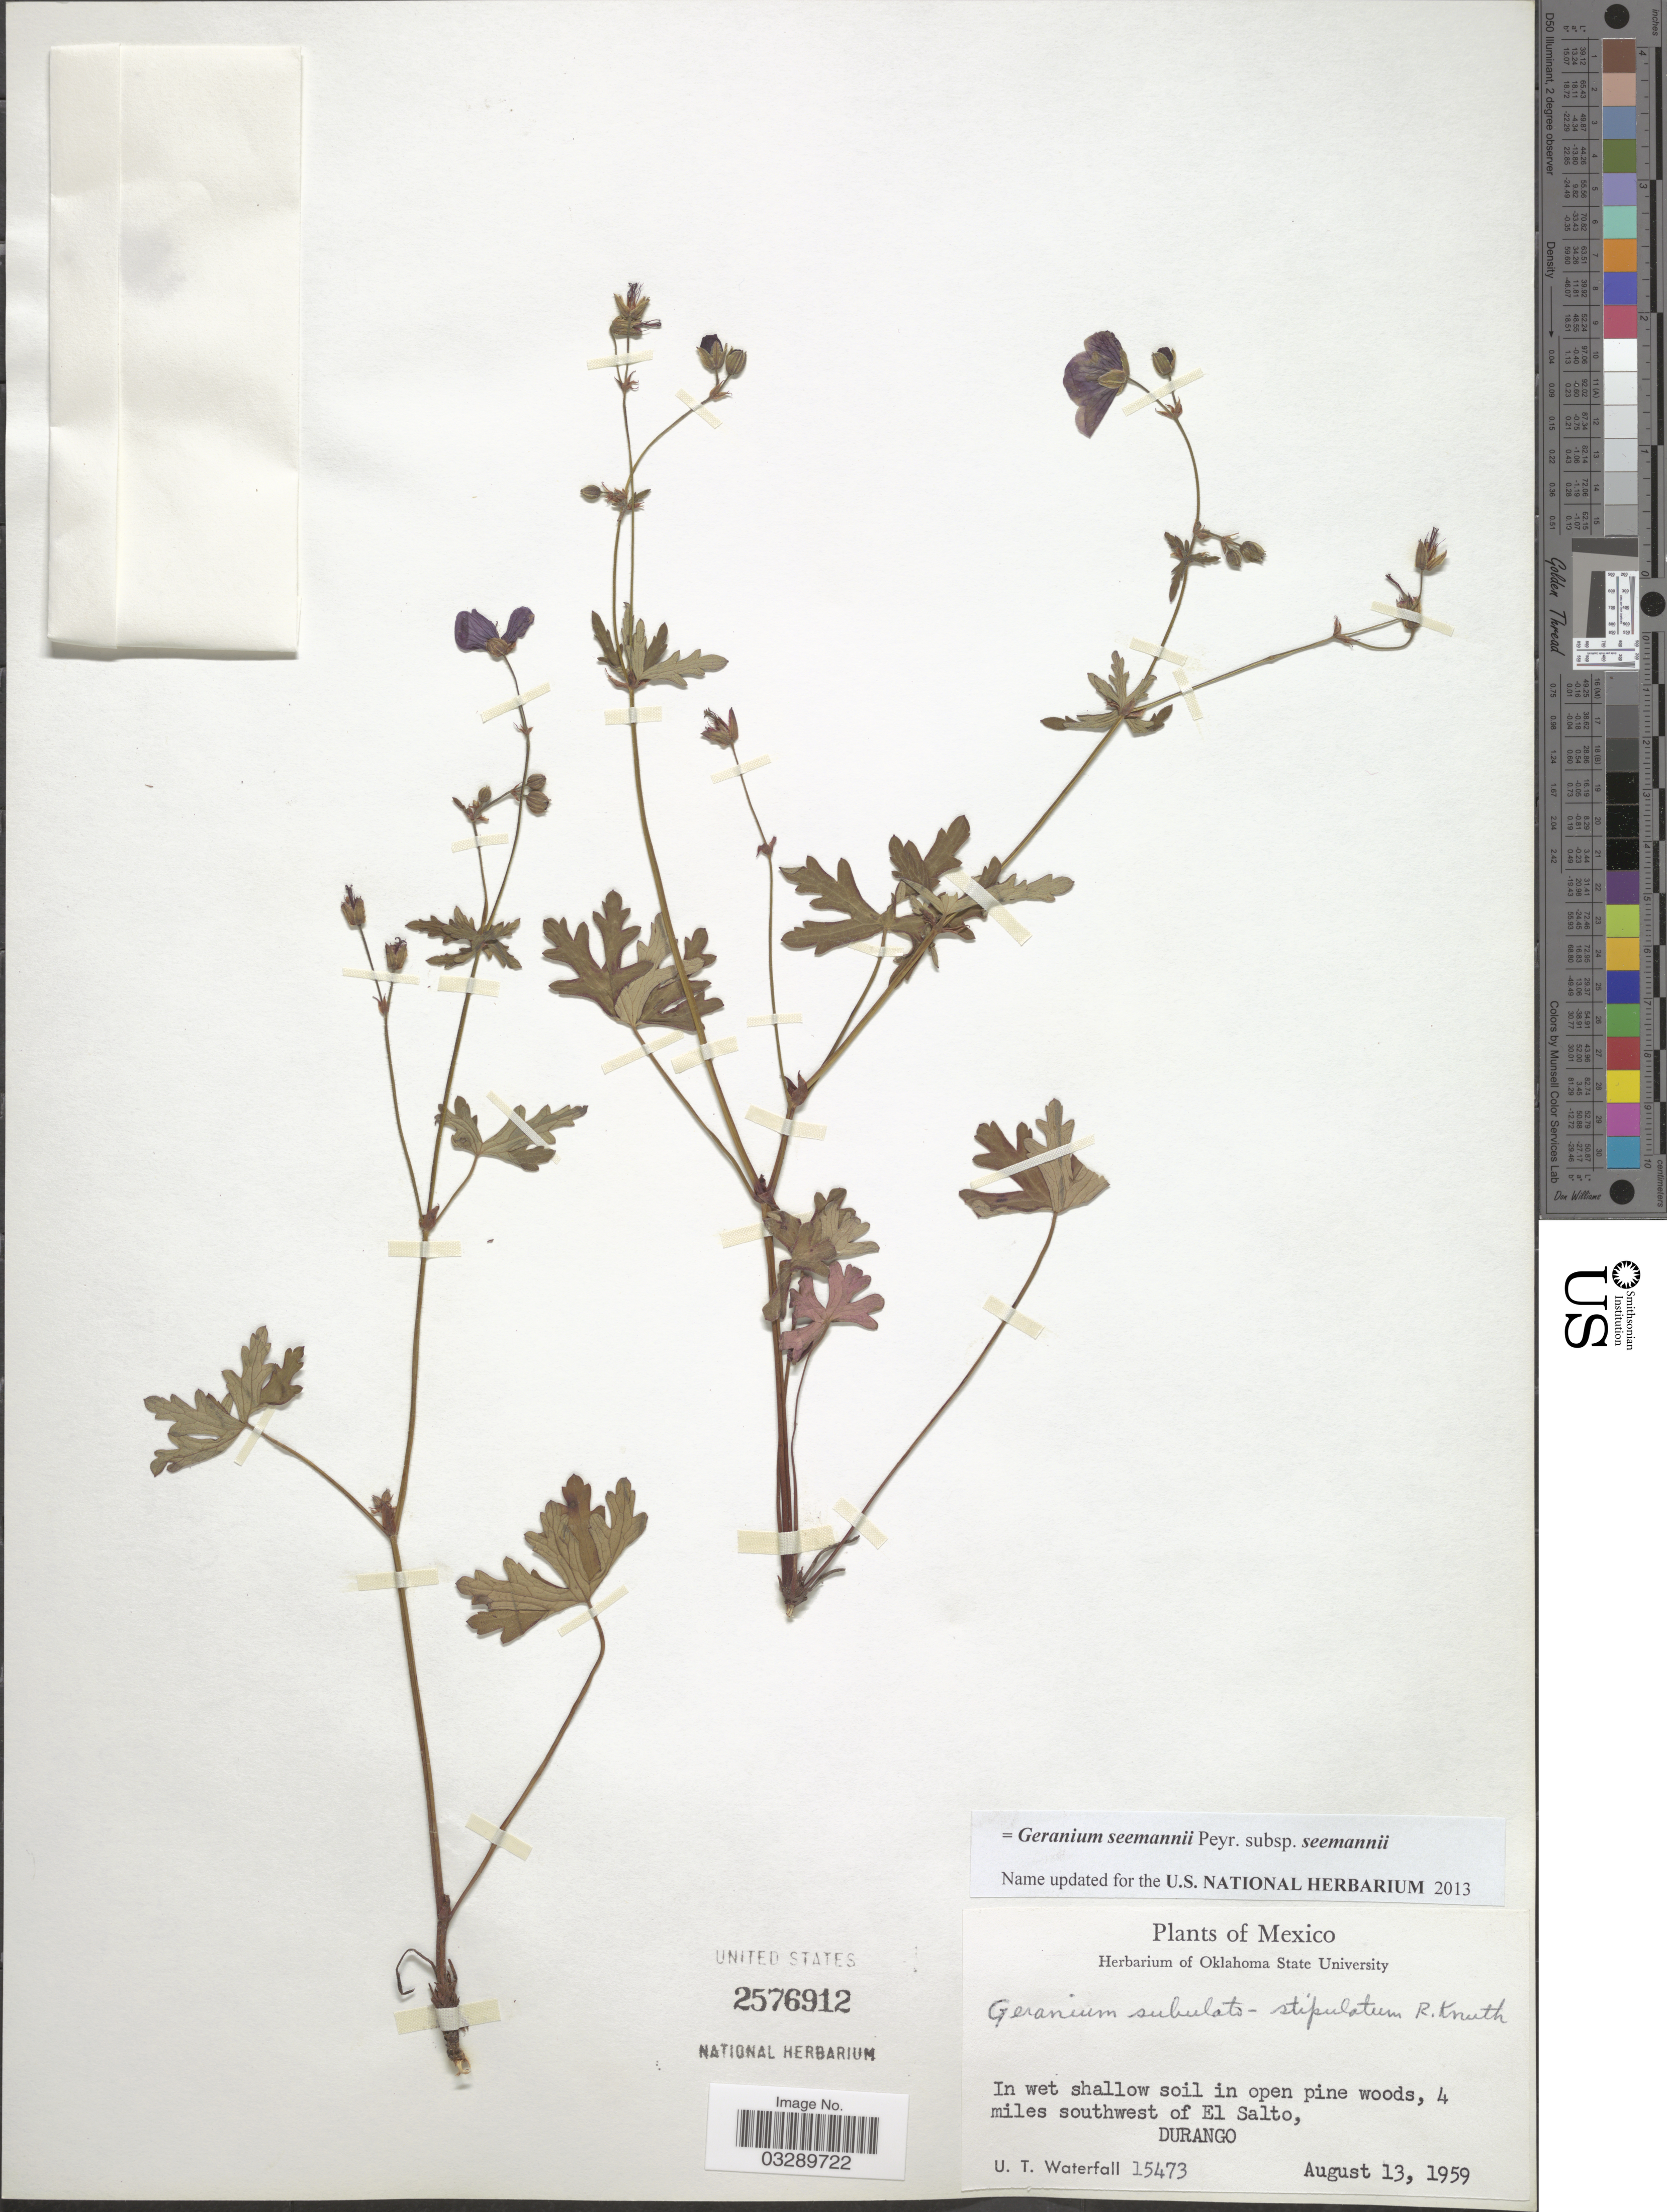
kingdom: Plantae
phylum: Tracheophyta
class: Magnoliopsida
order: Geraniales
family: Geraniaceae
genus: Geranium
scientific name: Geranium seemannii subsp. seemannii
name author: Peyr.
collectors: U. T. Waterfall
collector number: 15473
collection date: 1959-08-13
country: Mexico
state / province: Durango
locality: In wet shallow soil in open pine woods, 4 miles southwest of El Salto, Durango.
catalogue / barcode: US 2576912